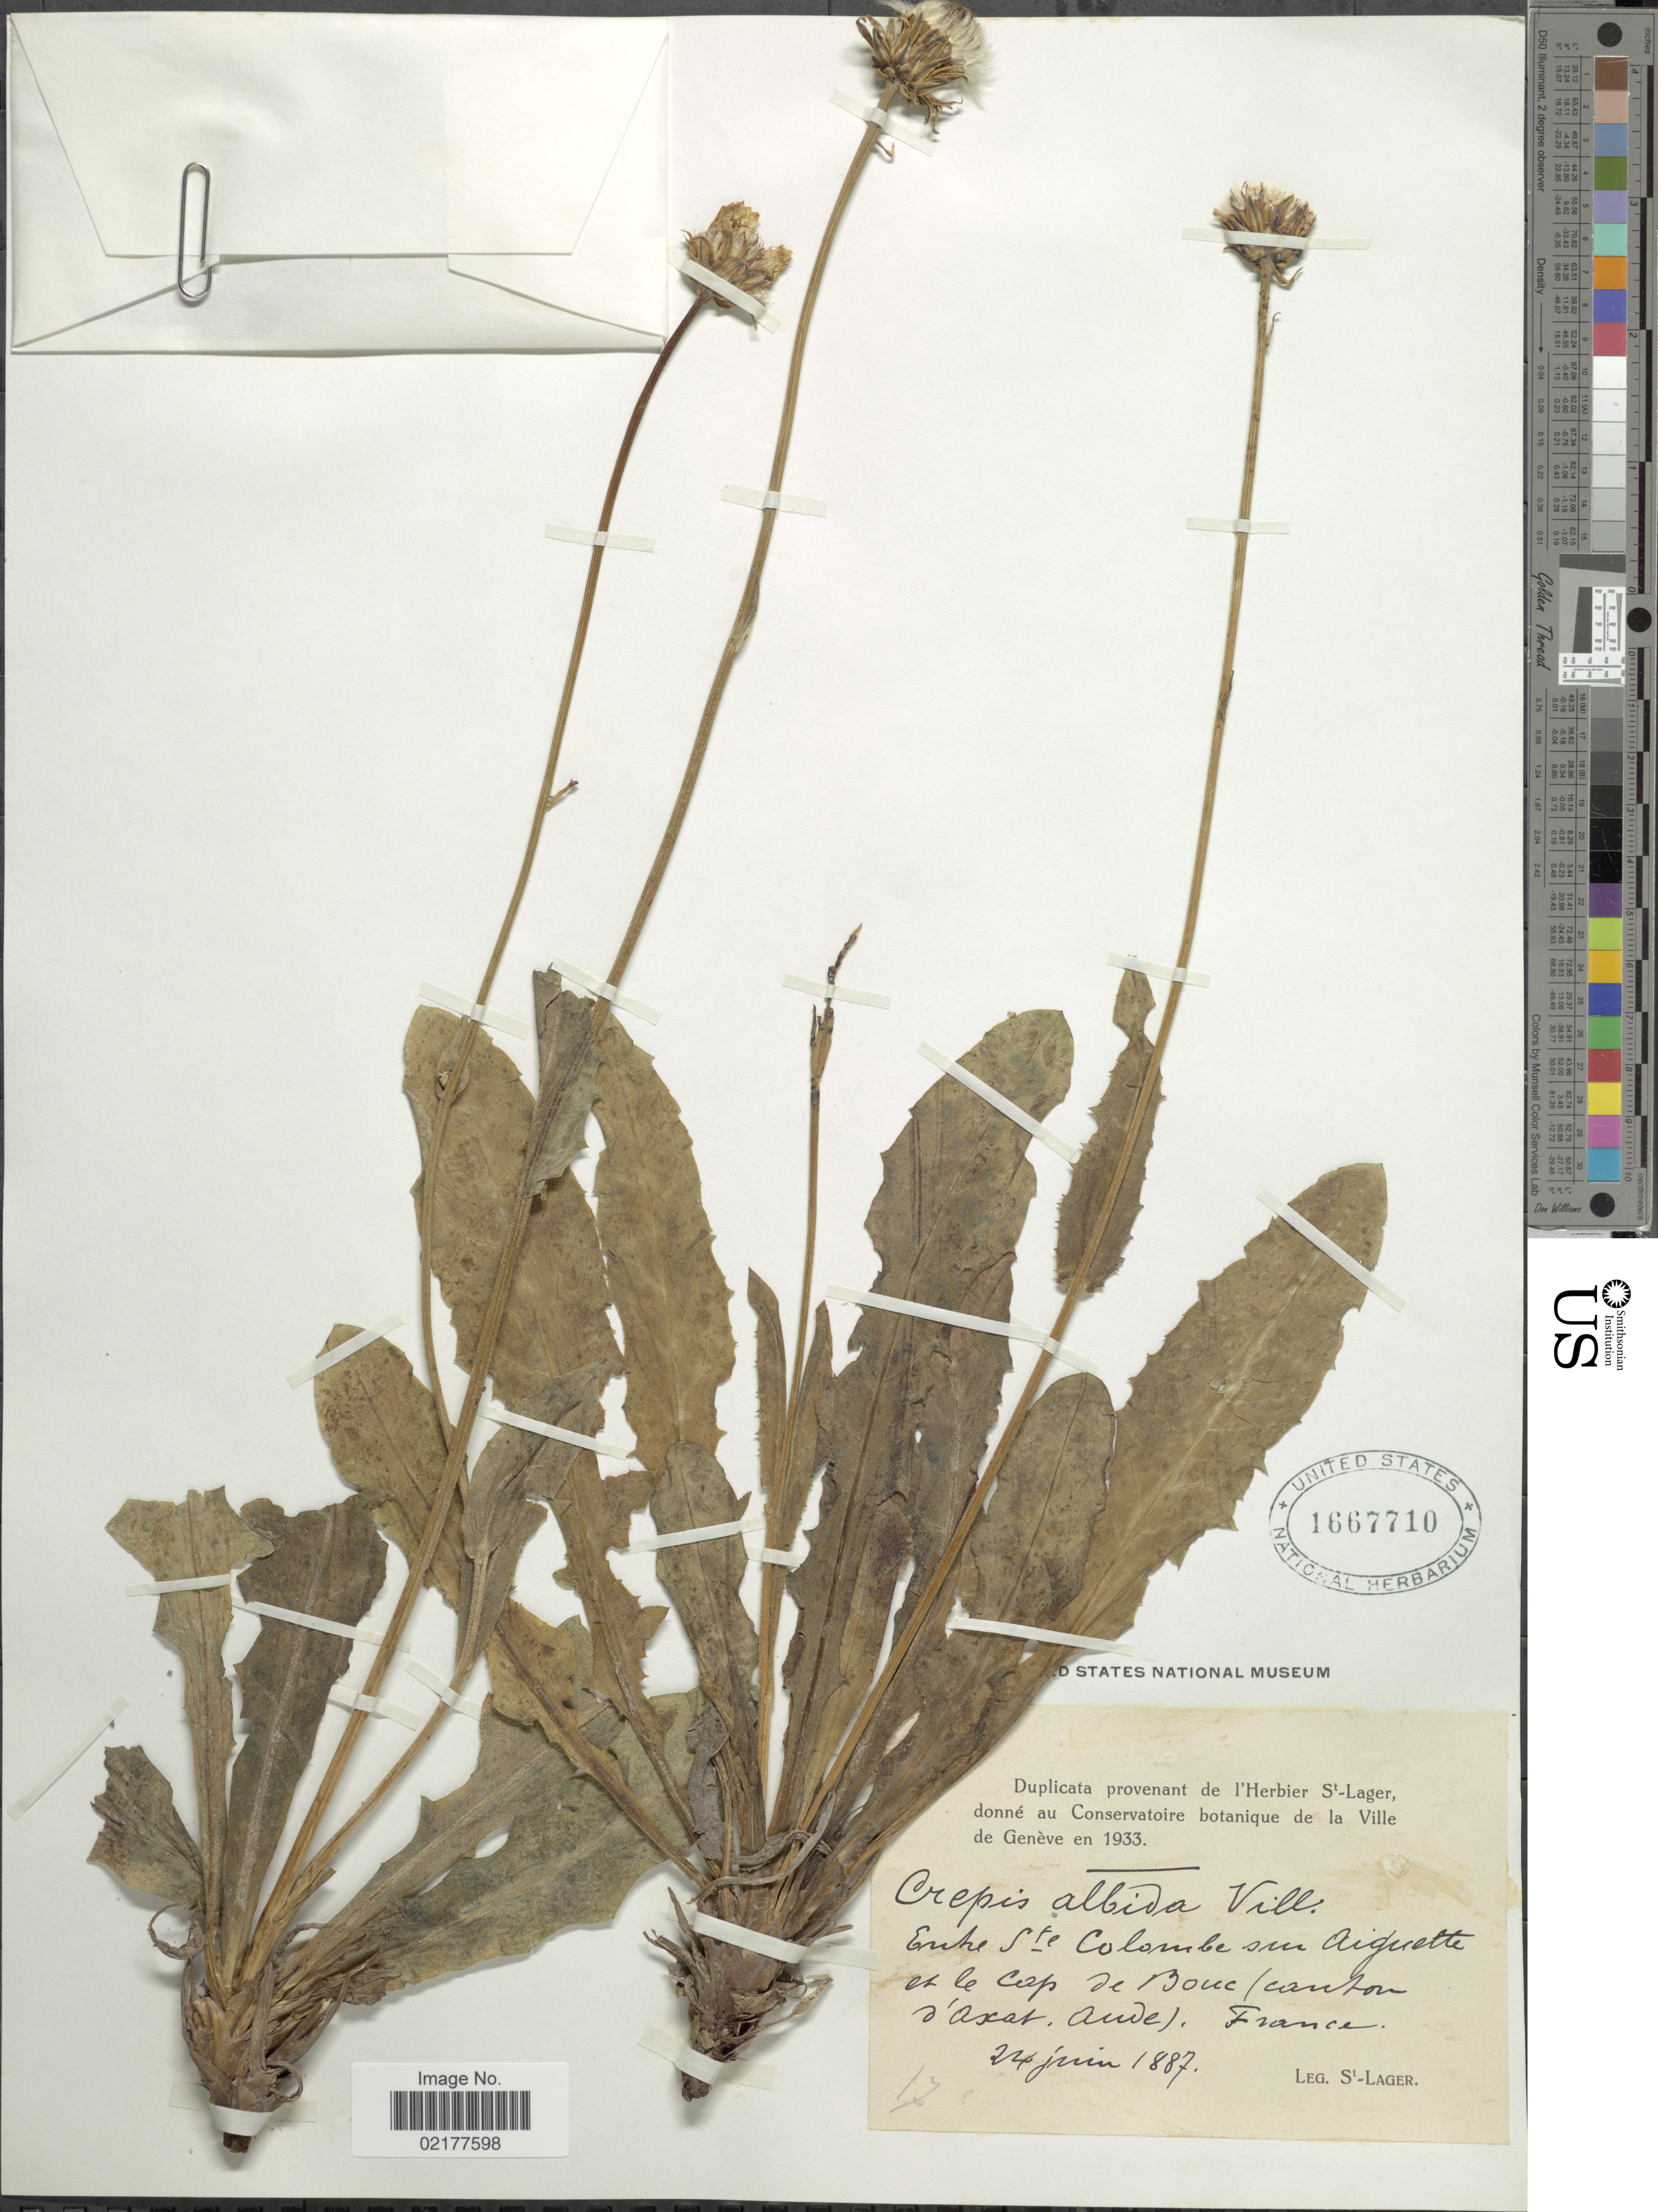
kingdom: Plantae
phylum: Tracheophyta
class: Magnoliopsida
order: Asterales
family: Asteraceae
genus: Crepis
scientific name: Crepis alpestris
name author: (Jacq.) Tausch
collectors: -. St. Lager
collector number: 17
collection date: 1887-06-24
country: France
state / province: Occitanie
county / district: Aude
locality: Entre Ste Colombe sur Aiguette en le cap de Bouc (canton d'axat, aude) [interpreted]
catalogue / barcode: US 1667710